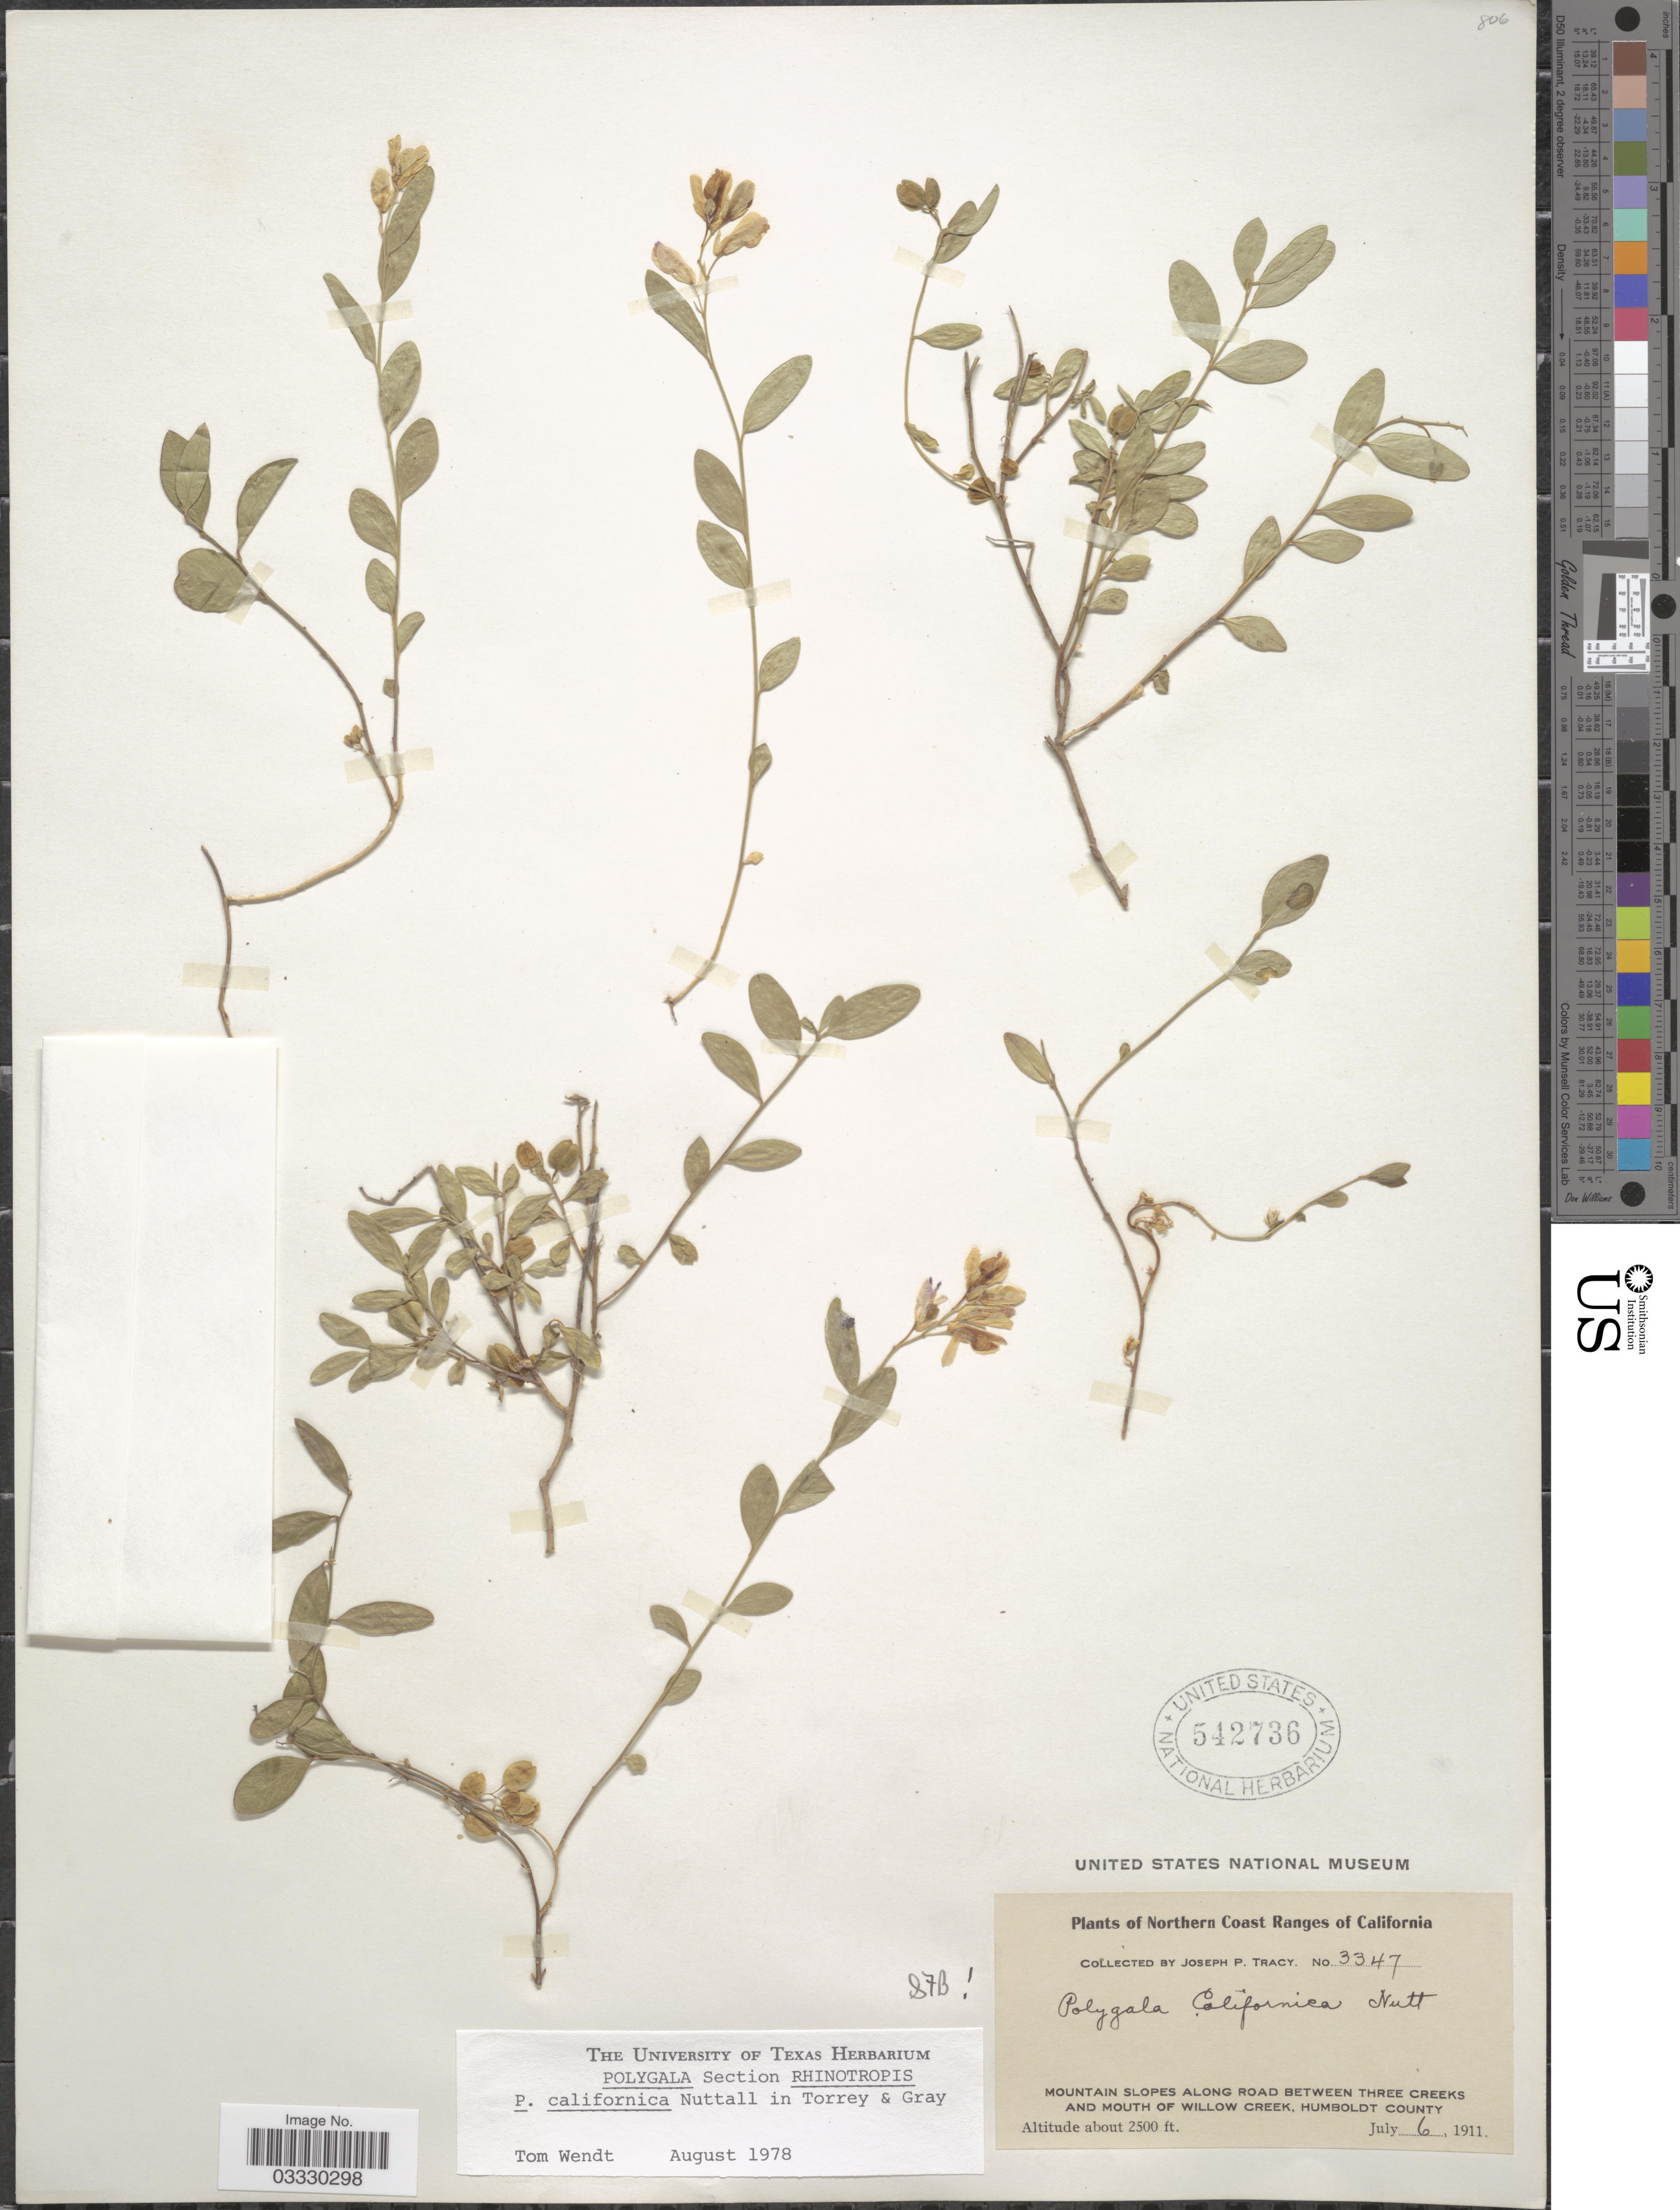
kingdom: Plantae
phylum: Tracheophyta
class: Magnoliopsida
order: Fabales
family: Polygalaceae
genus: Rhinotropis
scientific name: Rhinotropis californica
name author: (Nutt.) J.R. Abbott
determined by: Strong, Mark T., (BOT), Smithsonian Institution - National Museum of Natural History (UNITED STATES)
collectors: J. Tracy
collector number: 3347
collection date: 1911-07-06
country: United States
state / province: California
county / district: Humboldt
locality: Northern Coast Ranges of California. Mountain slopes along road between Three Creeks ad mouth of Willow Creek, Humboldt County.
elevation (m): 762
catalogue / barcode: US 542736